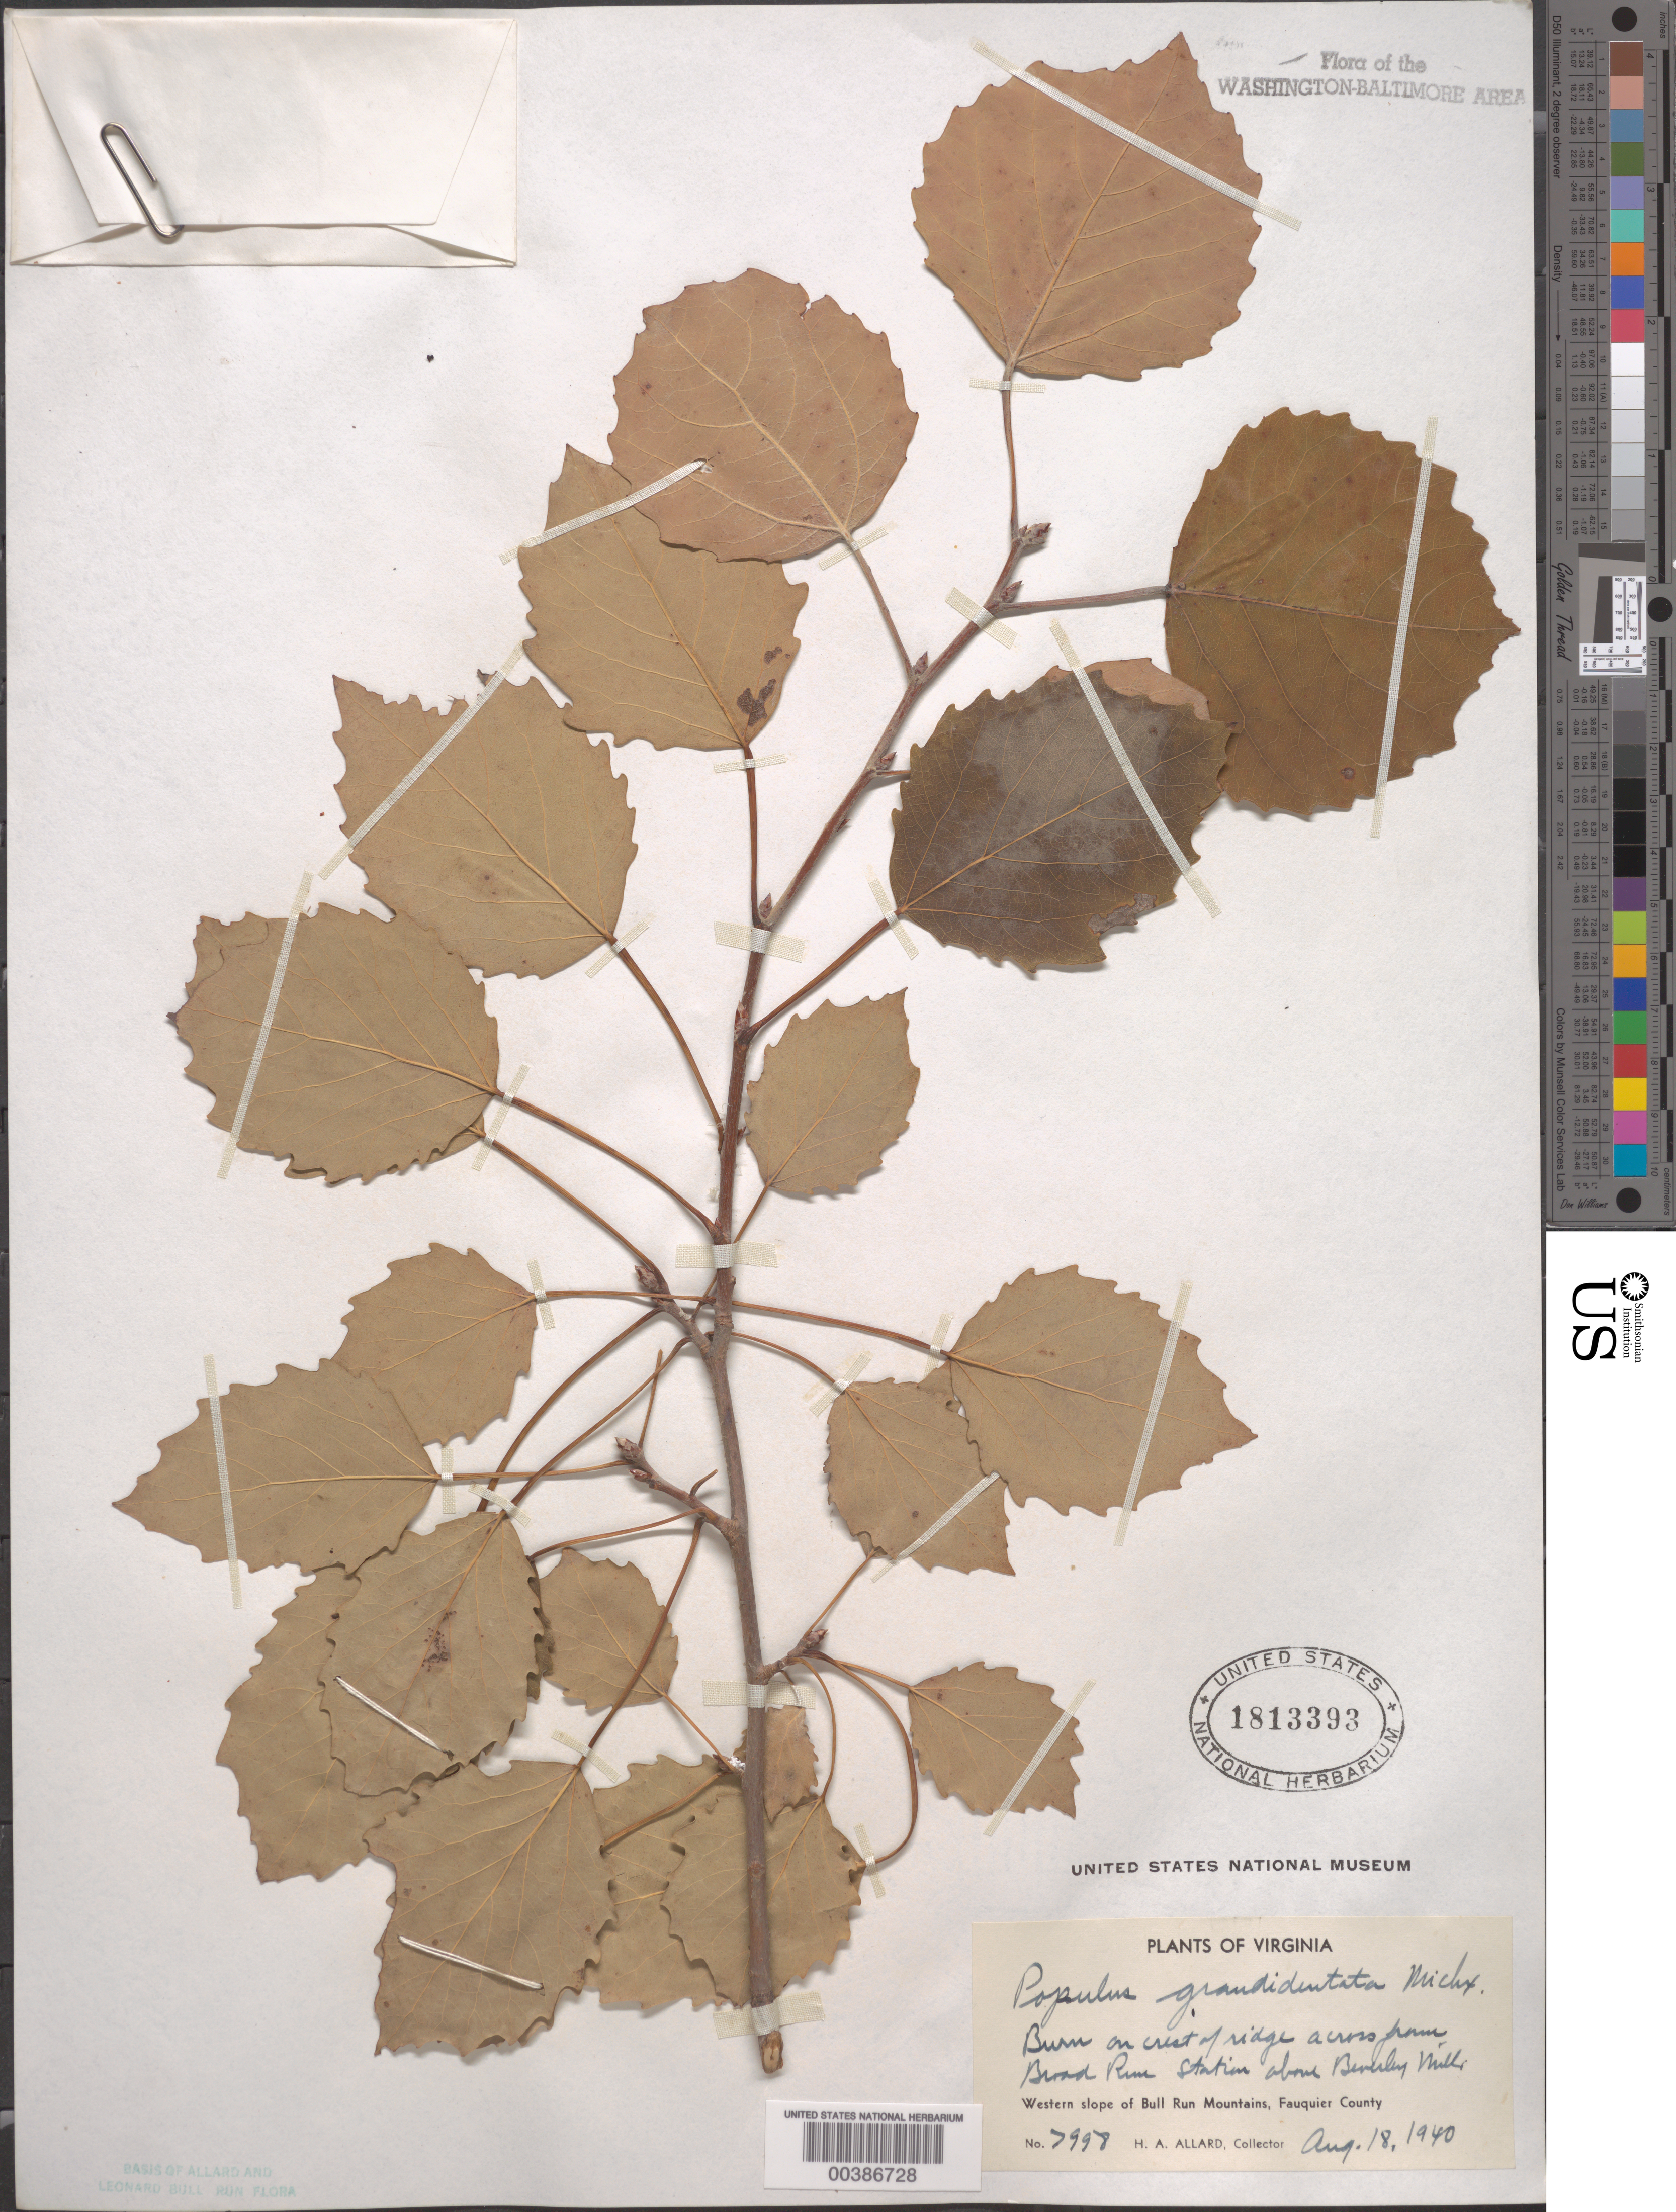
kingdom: Plantae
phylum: Tracheophyta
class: Magnoliopsida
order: Malpighiales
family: Salicaceae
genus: Populus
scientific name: Populus grandidentata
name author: Michx.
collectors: H. A. Allard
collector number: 7998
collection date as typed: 18 Aug 1940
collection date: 1940-08-18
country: United States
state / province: Virginia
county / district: Fauquier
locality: Broad Run Station, above Beverley Mill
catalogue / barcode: US 1813393